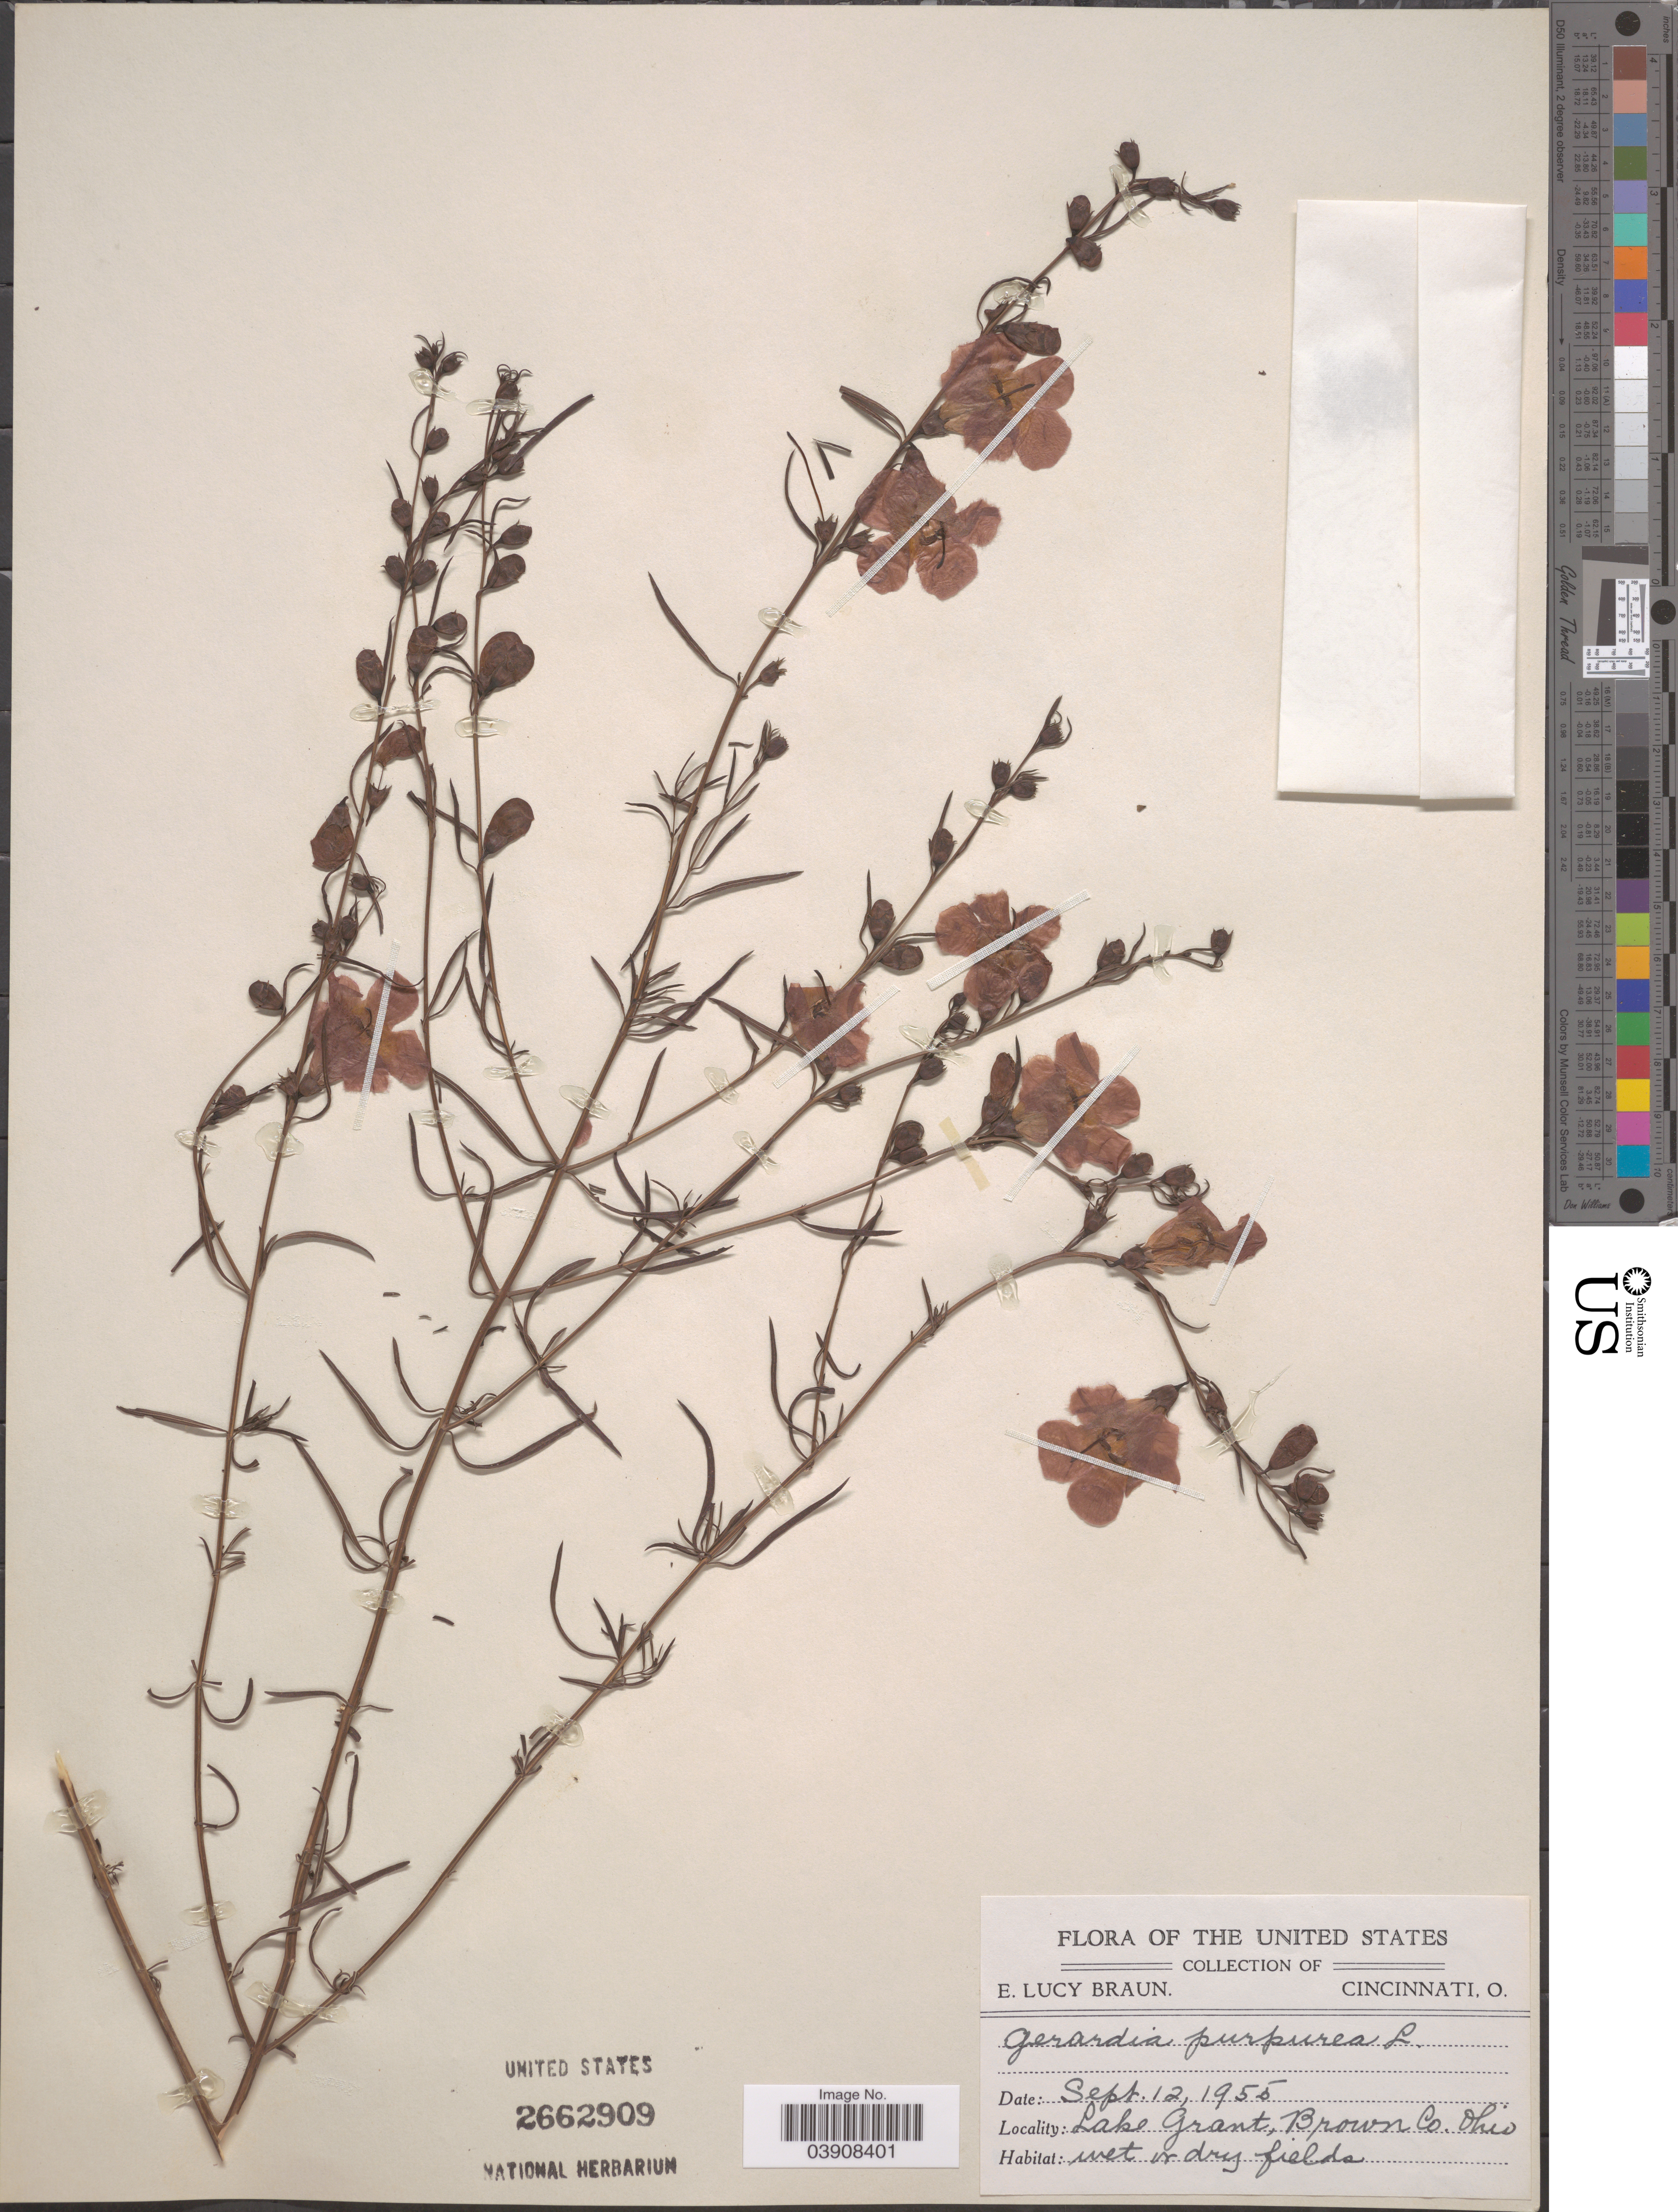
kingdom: Plantae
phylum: Tracheophyta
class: Magnoliopsida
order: Lamiales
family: Orobanchaceae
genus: Agalinis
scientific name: Agalinis purpurea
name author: (L.) Pennell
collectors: E. L. Braun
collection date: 1955-09-12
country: United States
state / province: Ohio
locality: Lake Grant, Brown Co.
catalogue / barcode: US 2662909